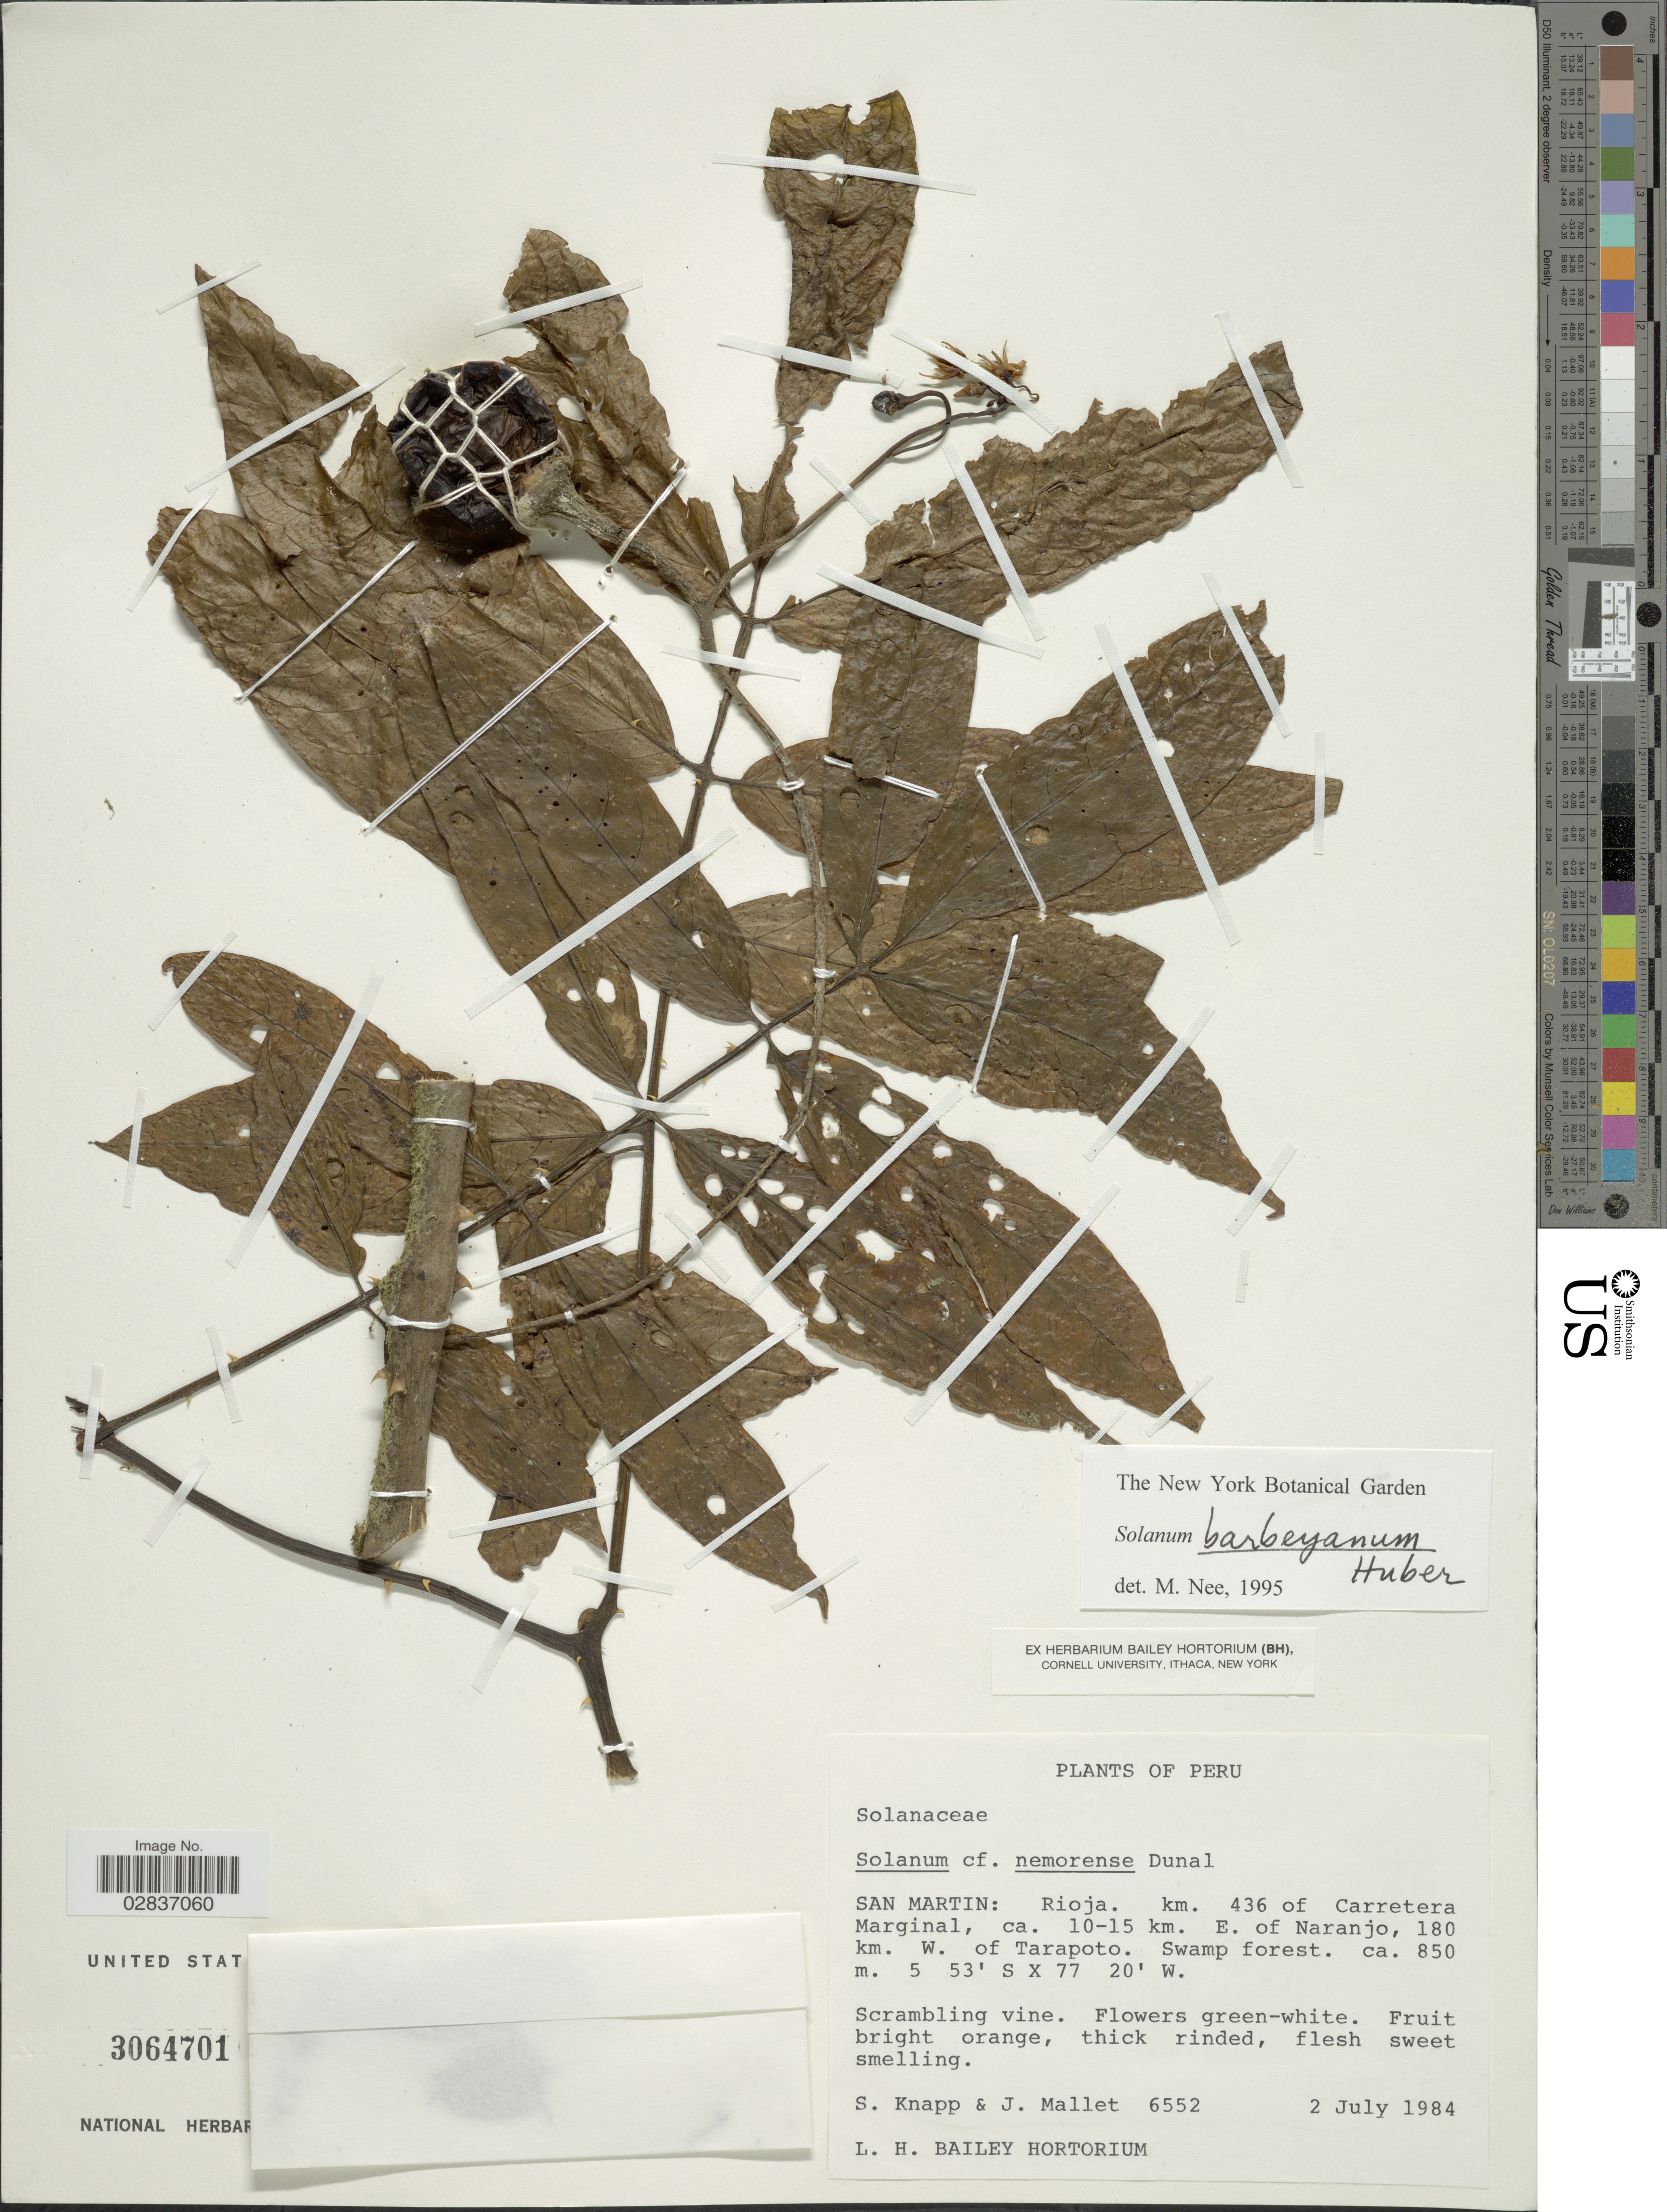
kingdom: Plantae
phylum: Tracheophyta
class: Magnoliopsida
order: Solanales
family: Solanaceae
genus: Solanum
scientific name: Solanum barbeyanum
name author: Huber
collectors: S. Knapp & J. Mallet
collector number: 6552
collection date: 1984-07-02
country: Peru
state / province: San Martín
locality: Rioja. km. 436 of Carretera Marginal, ca. 10-15 km. E. of Naranjo, 180 km. W. of Tarapoto.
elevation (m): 850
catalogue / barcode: US 3064701